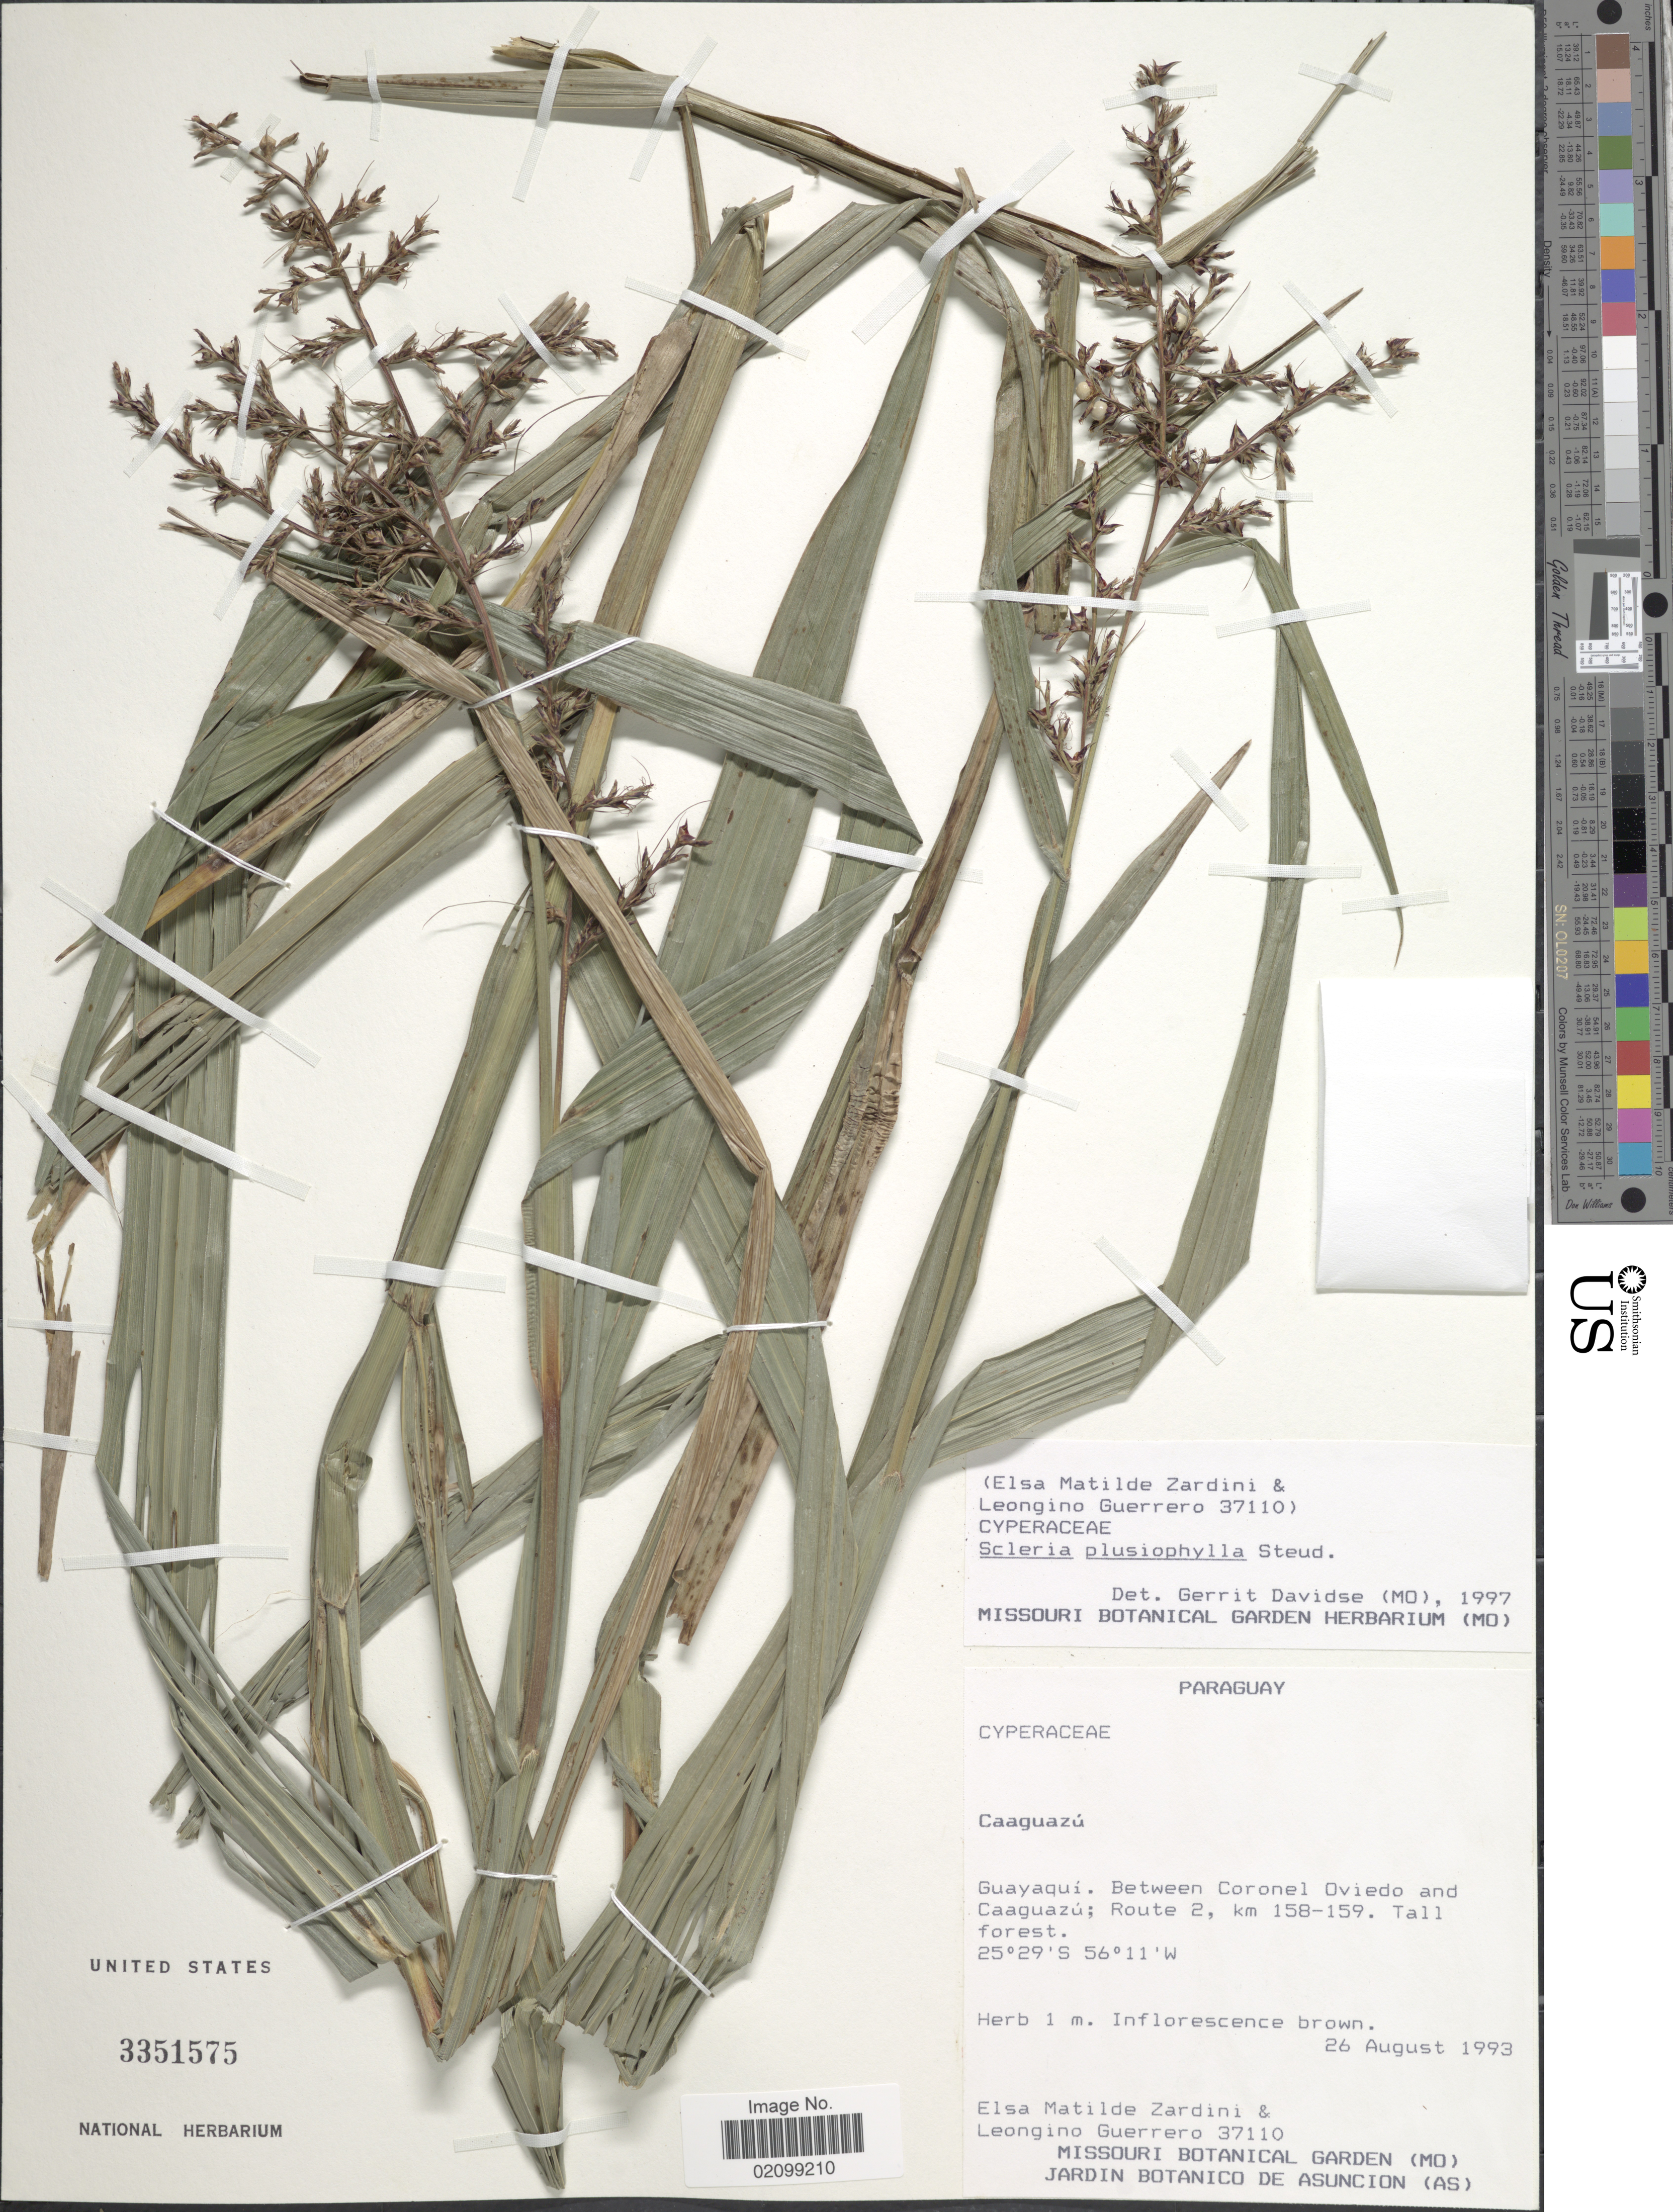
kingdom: Plantae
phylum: Tracheophyta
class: Liliopsida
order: Poales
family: Cyperaceae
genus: Scleria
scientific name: Scleria plusiophylla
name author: Steud.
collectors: E. M. Zardini & L. Guerrero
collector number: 37110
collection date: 1993-08-26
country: Paraguay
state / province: Caaguazu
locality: Caaguazu, Cuayaqui. Between Coronel Oviedo and Caaguazu; Route 2, km 158-159. Tall forest.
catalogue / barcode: US 3351575